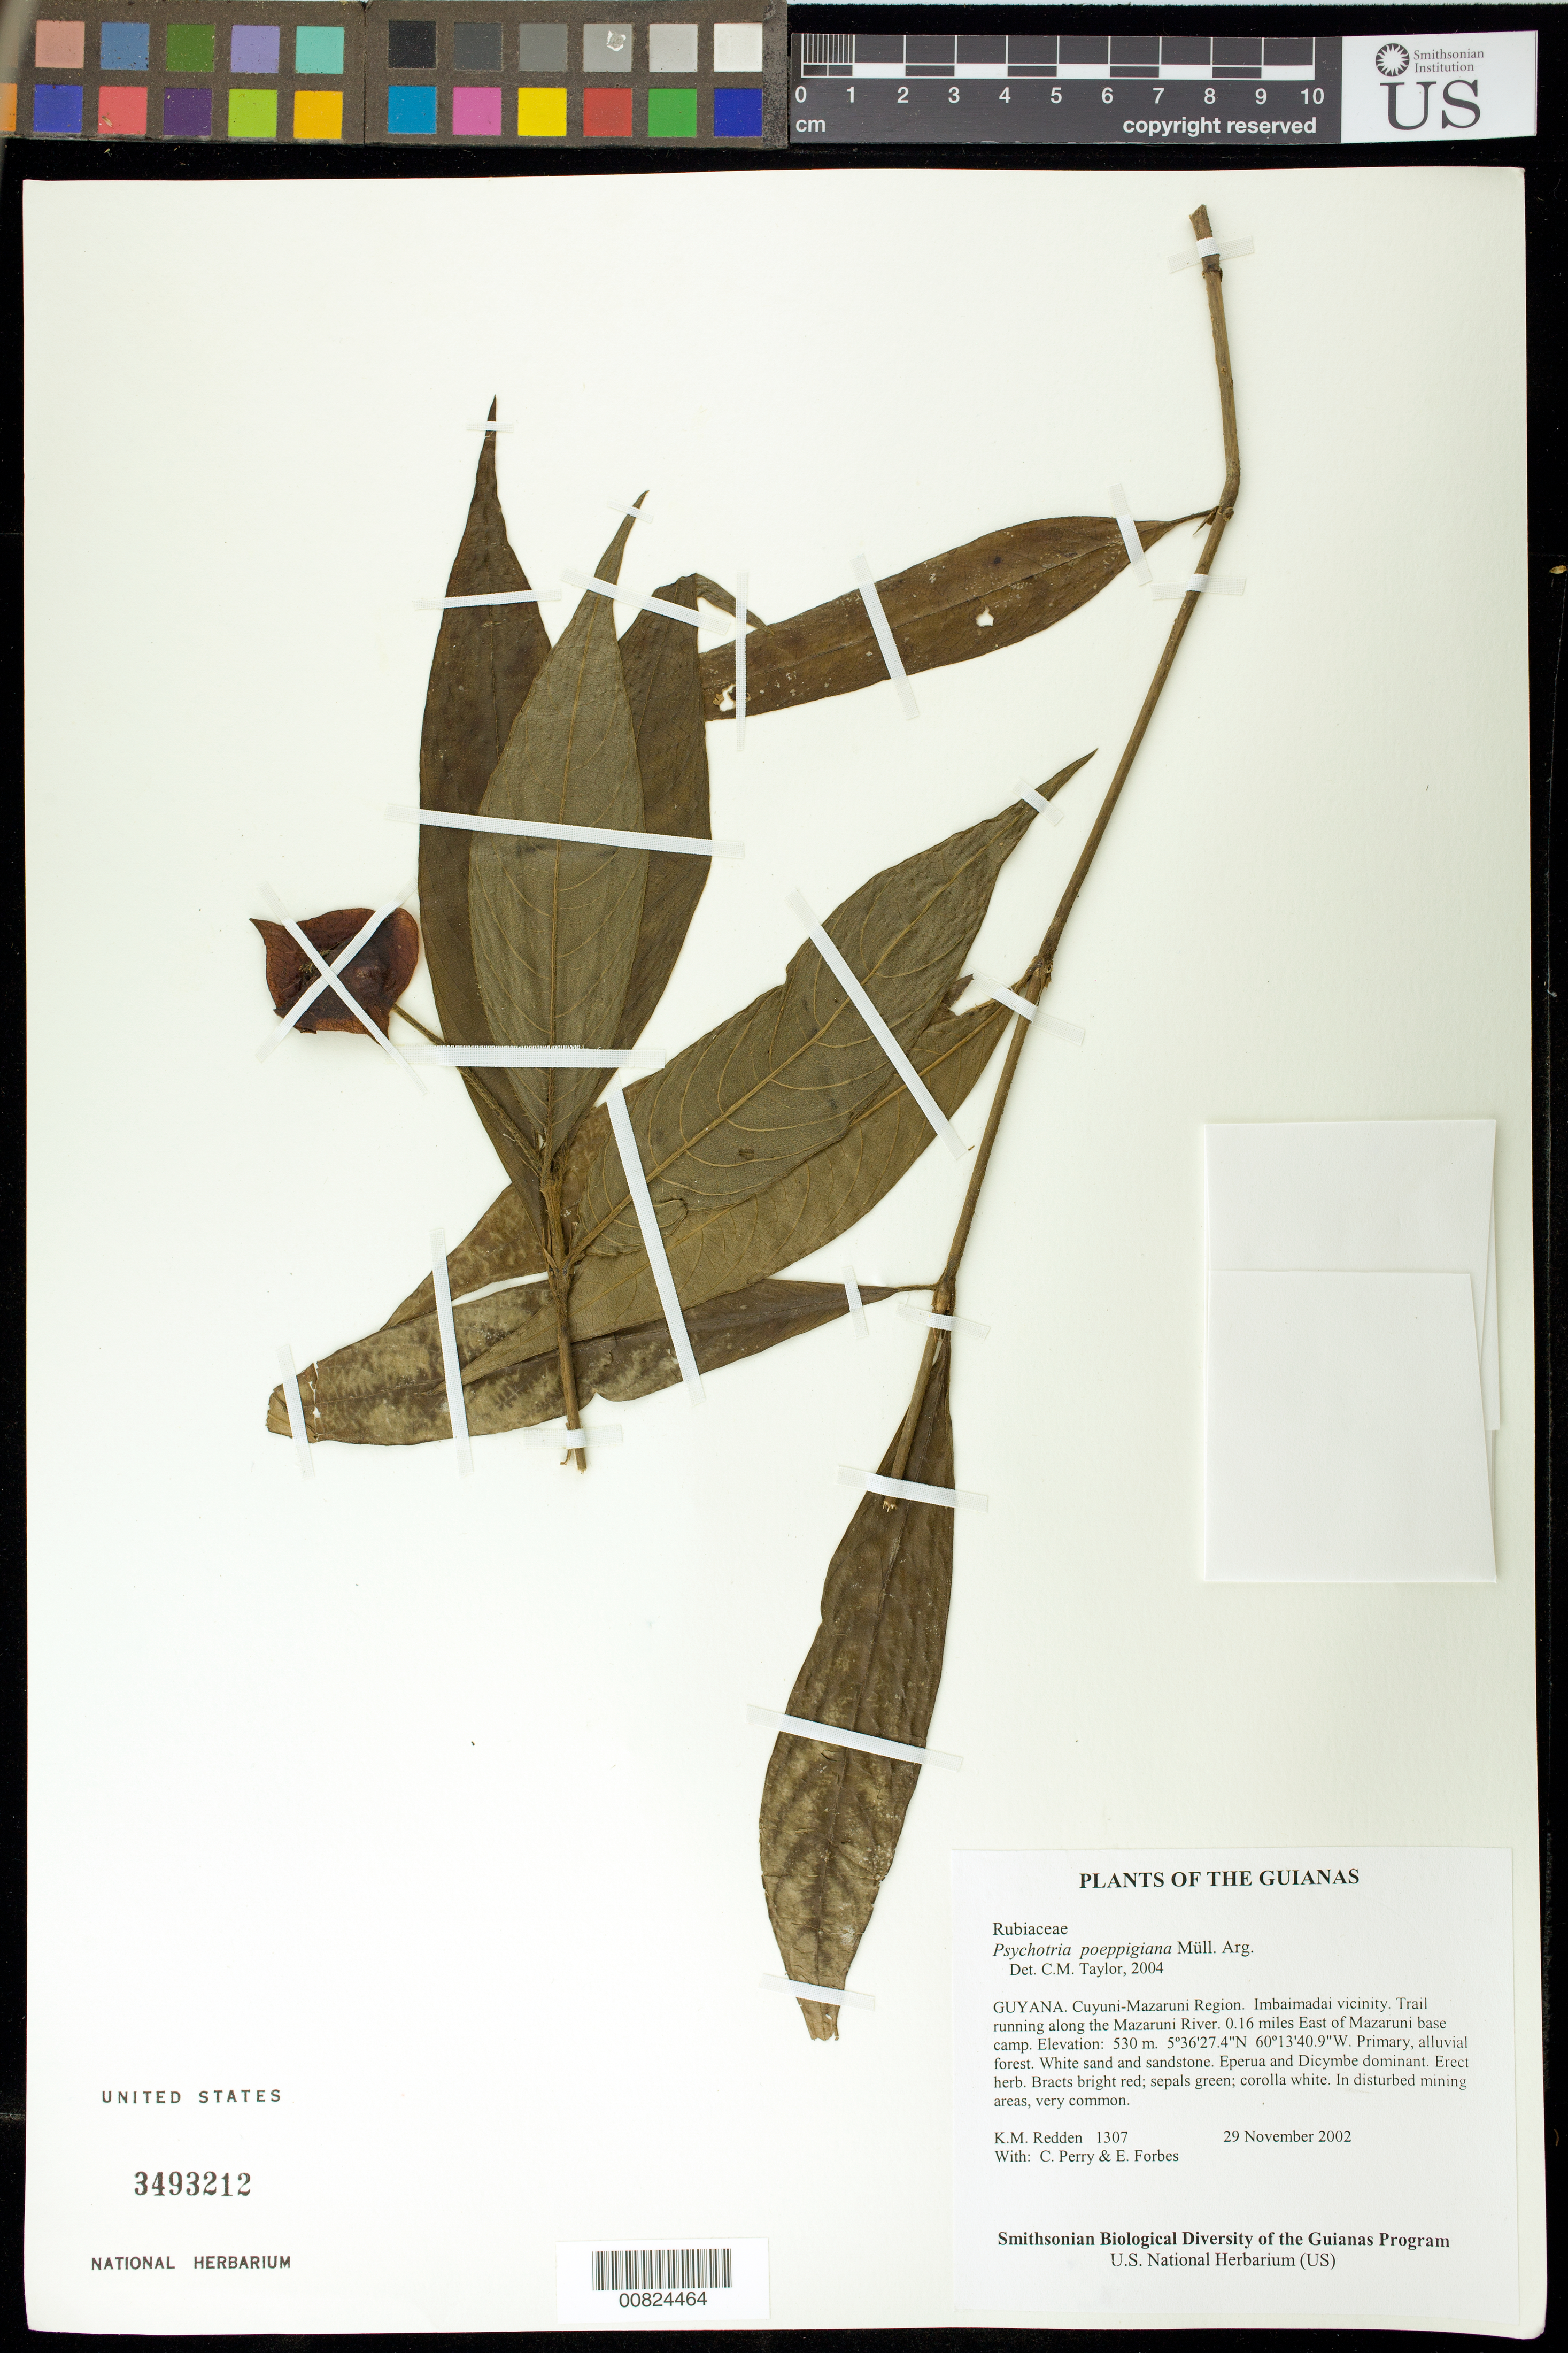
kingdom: Plantae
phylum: Tracheophyta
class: Magnoliopsida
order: Gentianales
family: Rubiaceae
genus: Palicourea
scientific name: Palicourea tomentosa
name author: (Aubl.) Borhidi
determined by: Kirkbride, J. H., Jr.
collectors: K. M. Redden, C. Perry & E. Forbes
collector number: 1307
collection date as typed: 29 November 2002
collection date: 2002-11-29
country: Guyana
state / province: Cuyuni-Mazaruni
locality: Imbaimadai vicinity. Trail running along the Mazaruni River. 0.16 miles East of Mazaruni base camp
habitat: Primary, alluvial forest. White sand and sandstone. Eperua and Dicymbe dominant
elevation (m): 530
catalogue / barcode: US 3493212